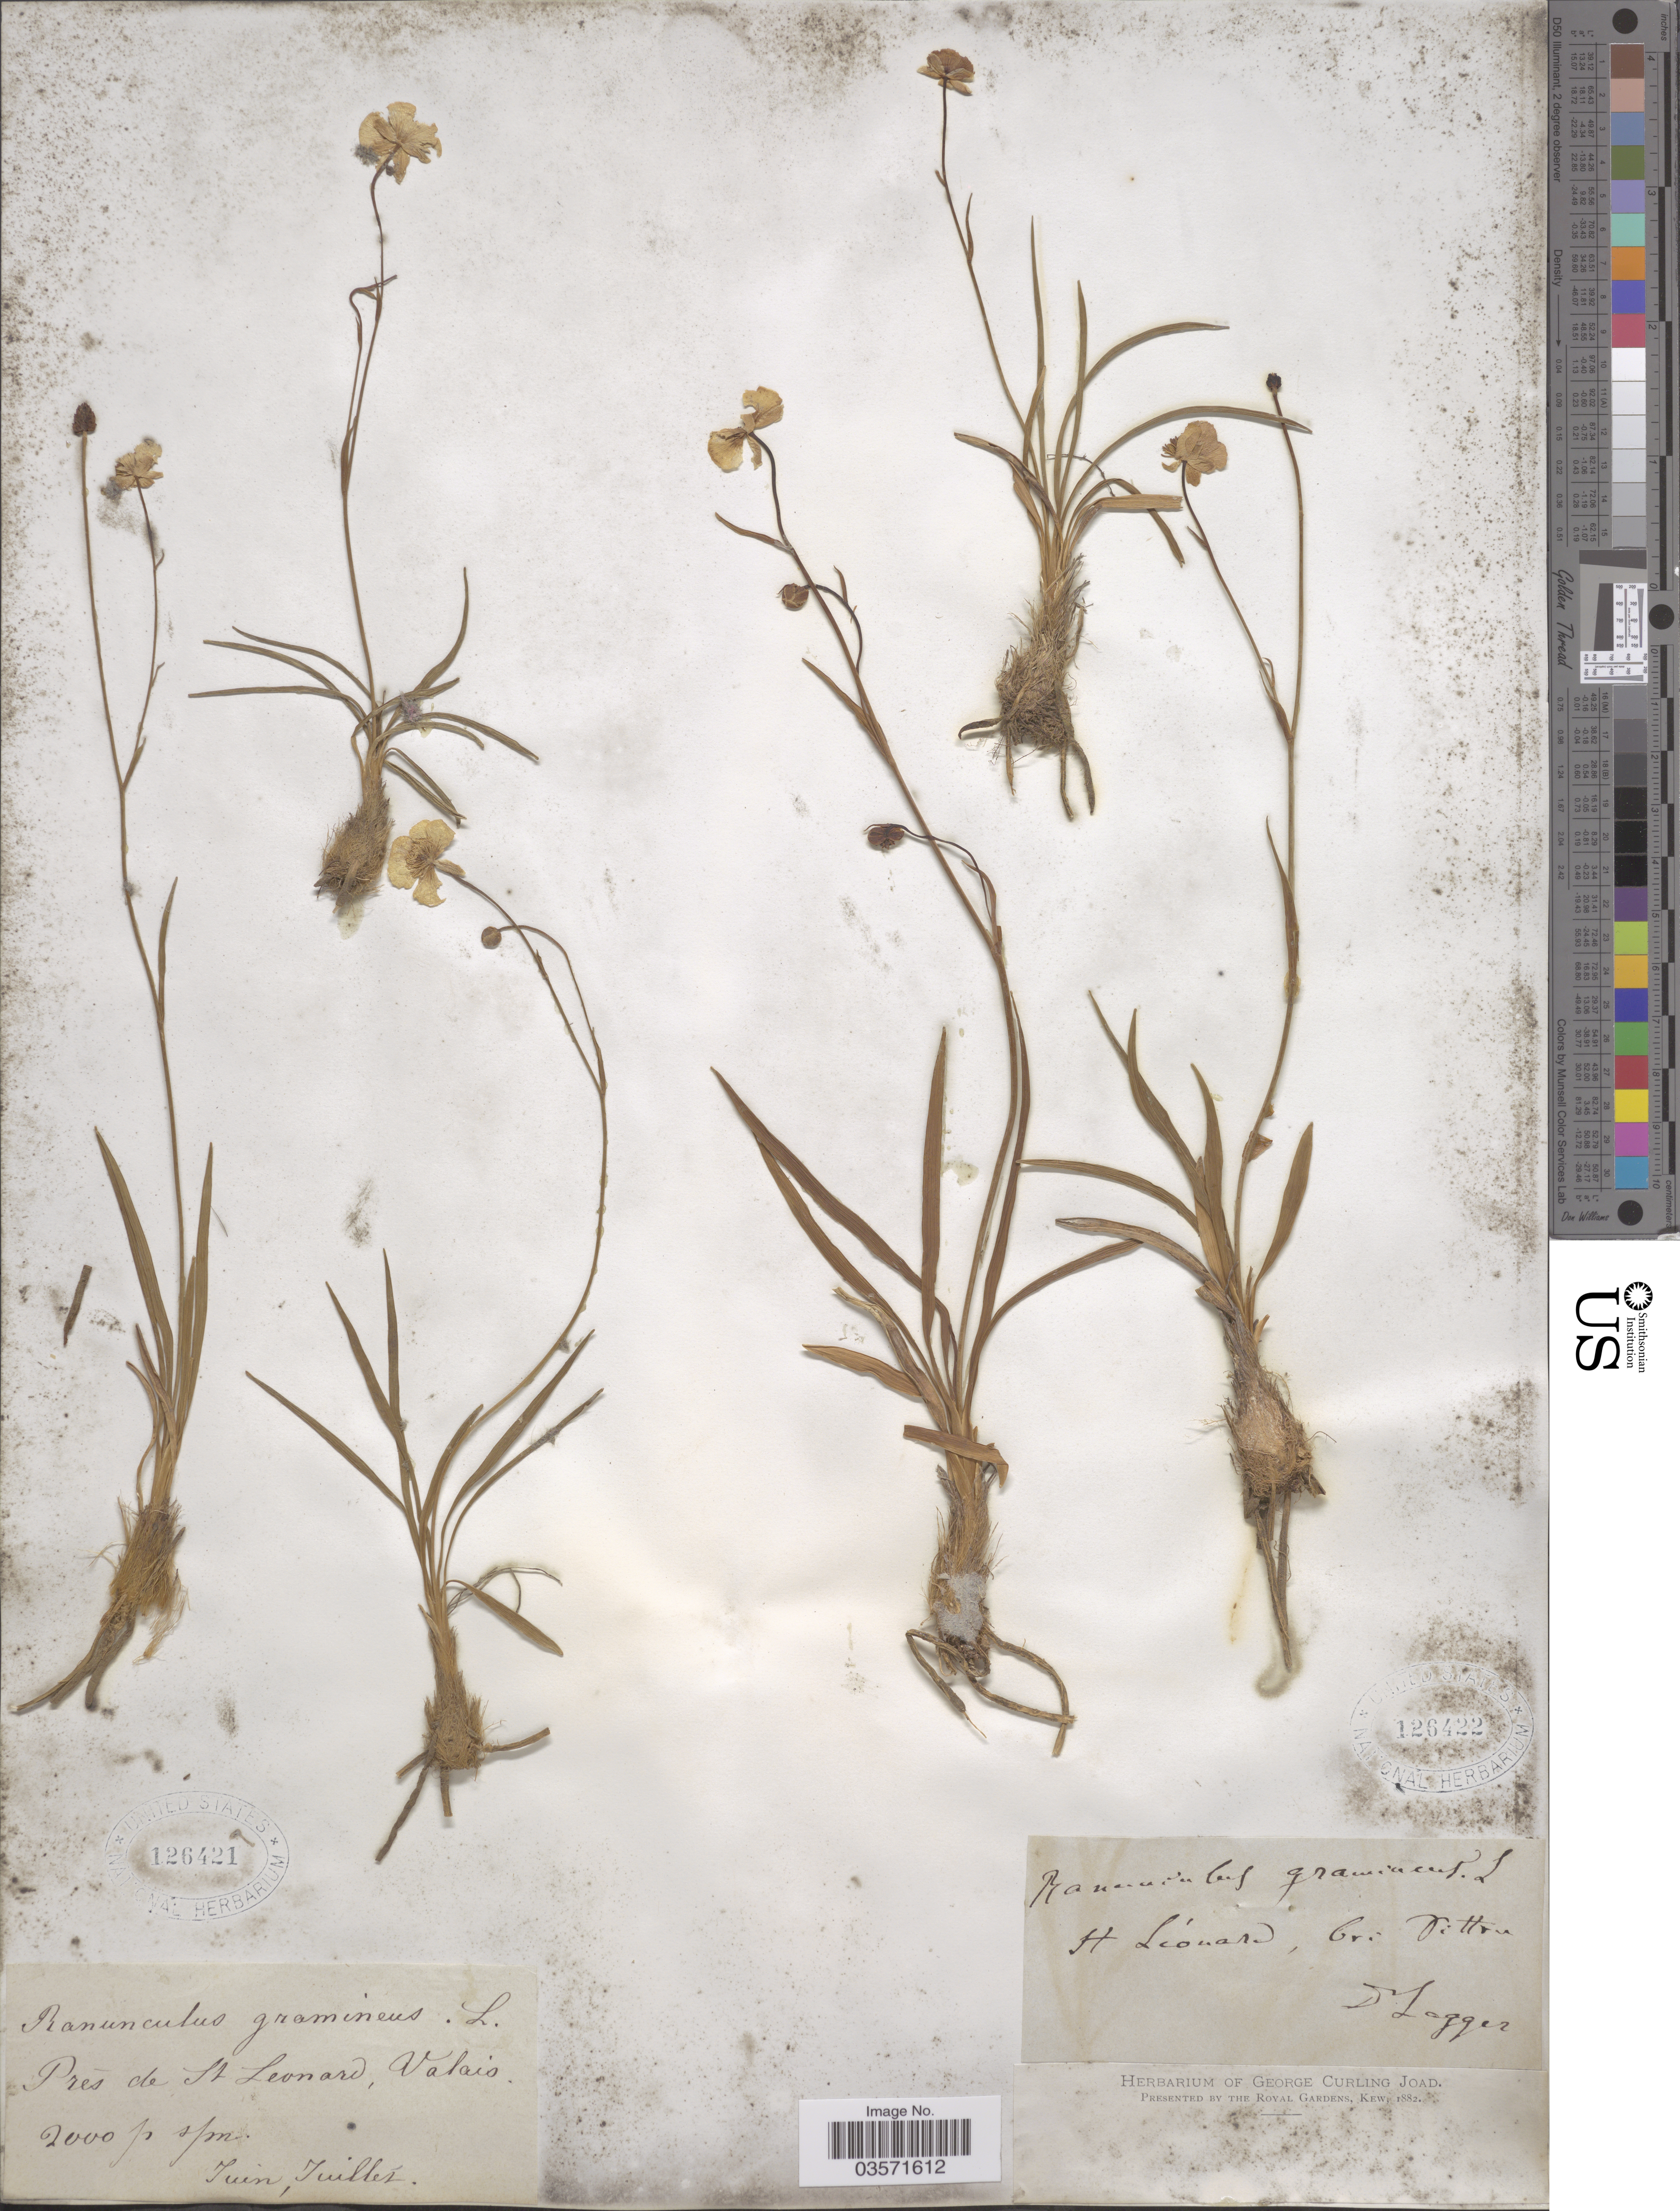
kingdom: Plantae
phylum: Tracheophyta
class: Magnoliopsida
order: Ranunculales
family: Ranunculaceae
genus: Ranunculus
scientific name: Ranunculus gramineus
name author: L.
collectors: F. J. Lagger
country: Switzerland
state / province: Valais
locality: St Léonard, Valais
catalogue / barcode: US 126422-2